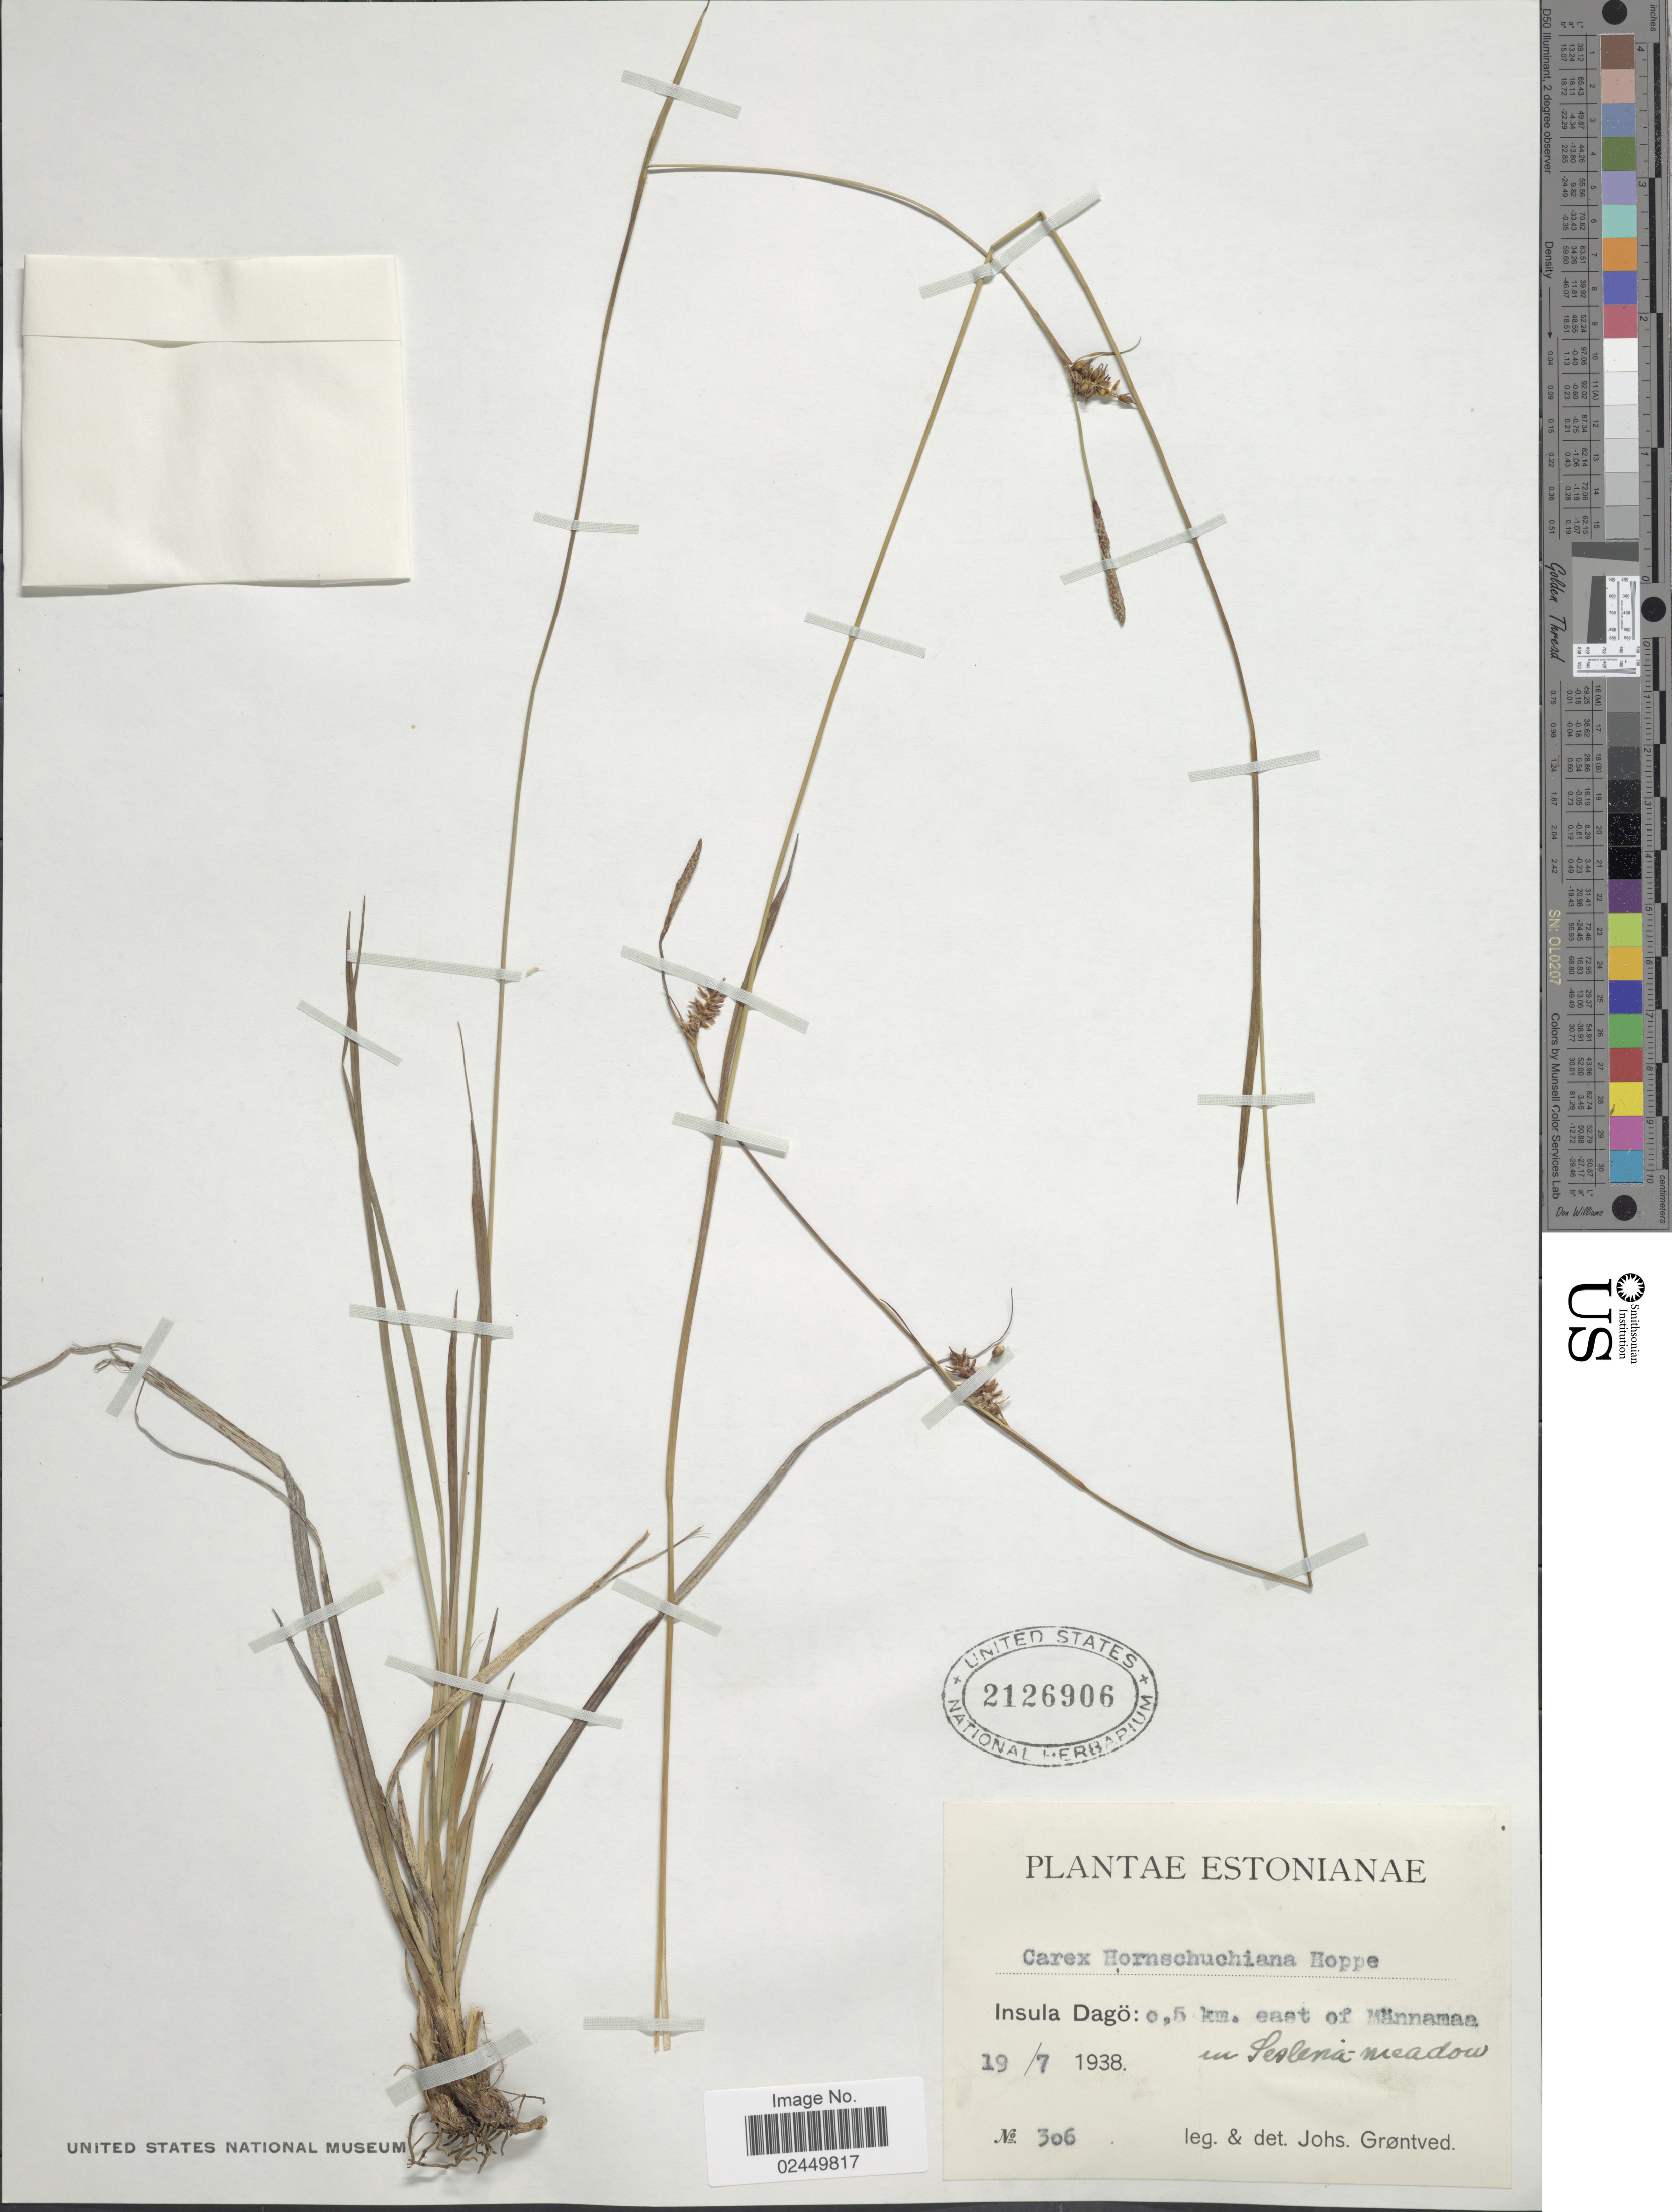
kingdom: Plantae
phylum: Tracheophyta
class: Liliopsida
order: Poales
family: Cyperaceae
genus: Carex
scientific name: Carex hostiana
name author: DC.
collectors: J. Grøntved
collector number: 306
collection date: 1938-07-19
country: Estonia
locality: Insula Dagö: 0,5 km. east of Männamaa un Seslena-meadow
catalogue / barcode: US 2126906